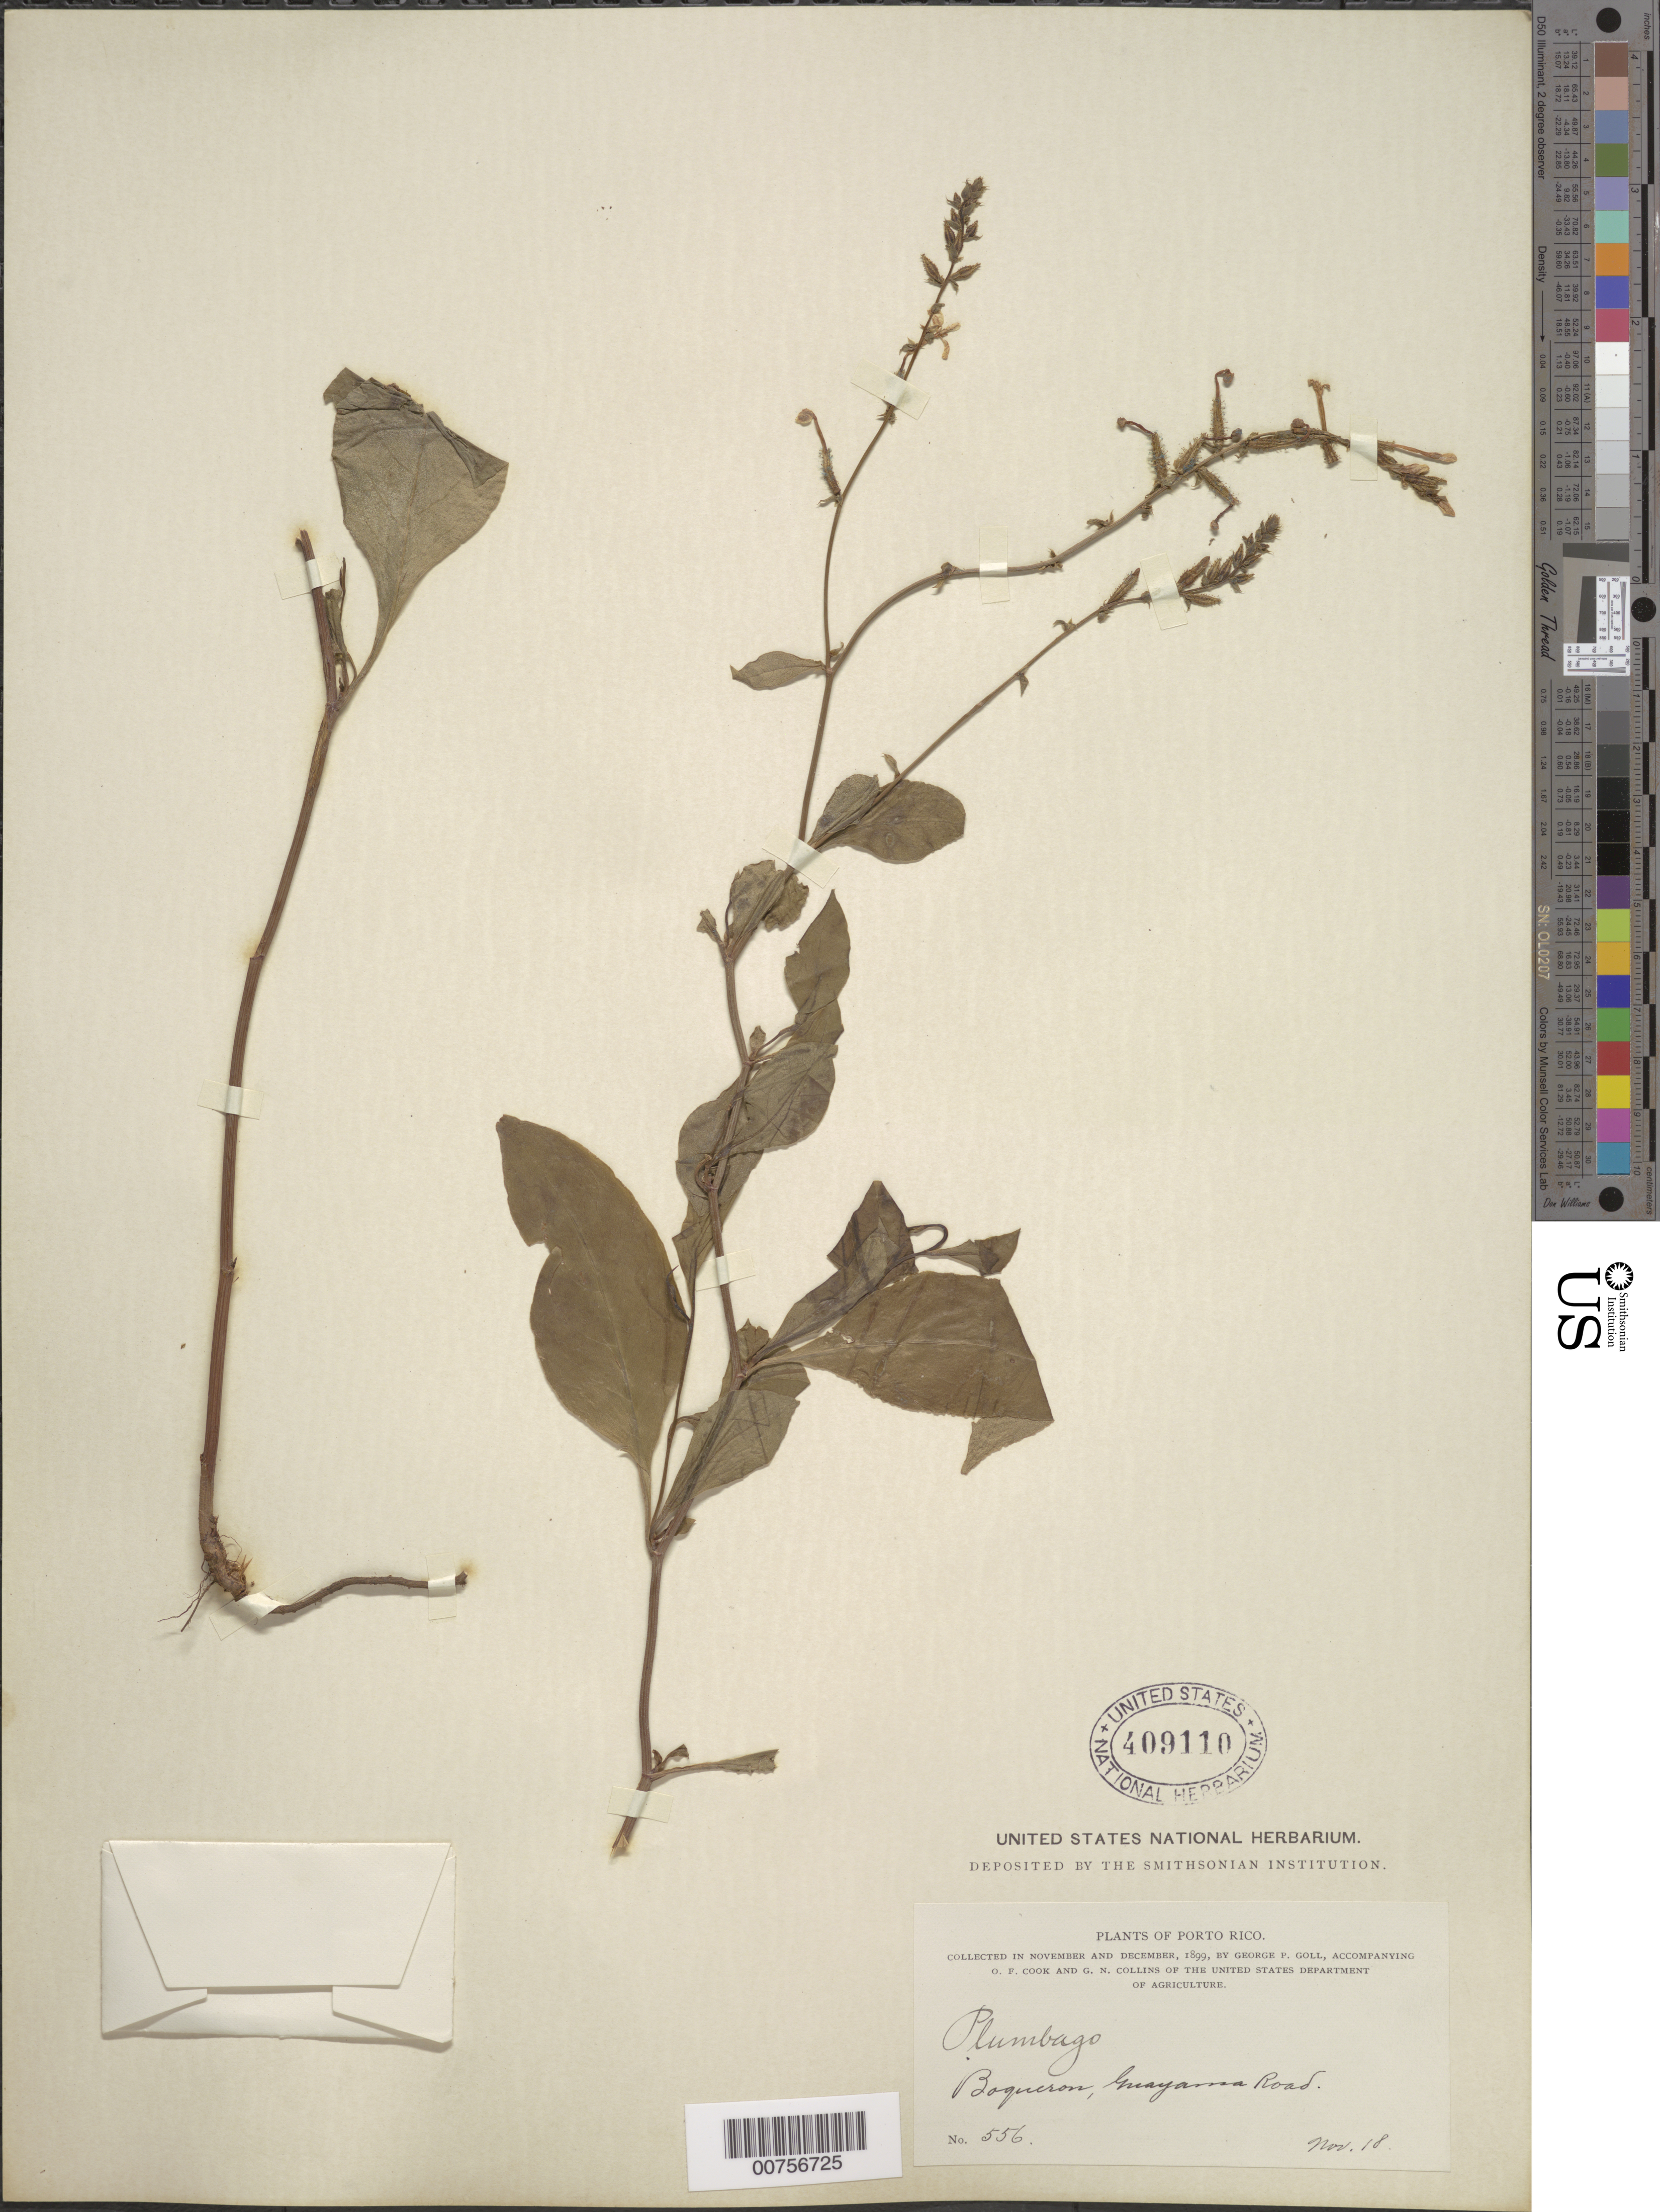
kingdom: Plantae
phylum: Tracheophyta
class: Magnoliopsida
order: Caryophyllales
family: Plumbaginaceae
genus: Plumbago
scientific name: Plumbago scandens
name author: L.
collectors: G. Goll, O. F. Cook & G. N. Collins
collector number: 556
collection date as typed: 18 Nov 1899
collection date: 1899-11-18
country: Puerto Rico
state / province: Cabo Rojo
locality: Boqueron, Guayama Road.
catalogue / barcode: US 409110